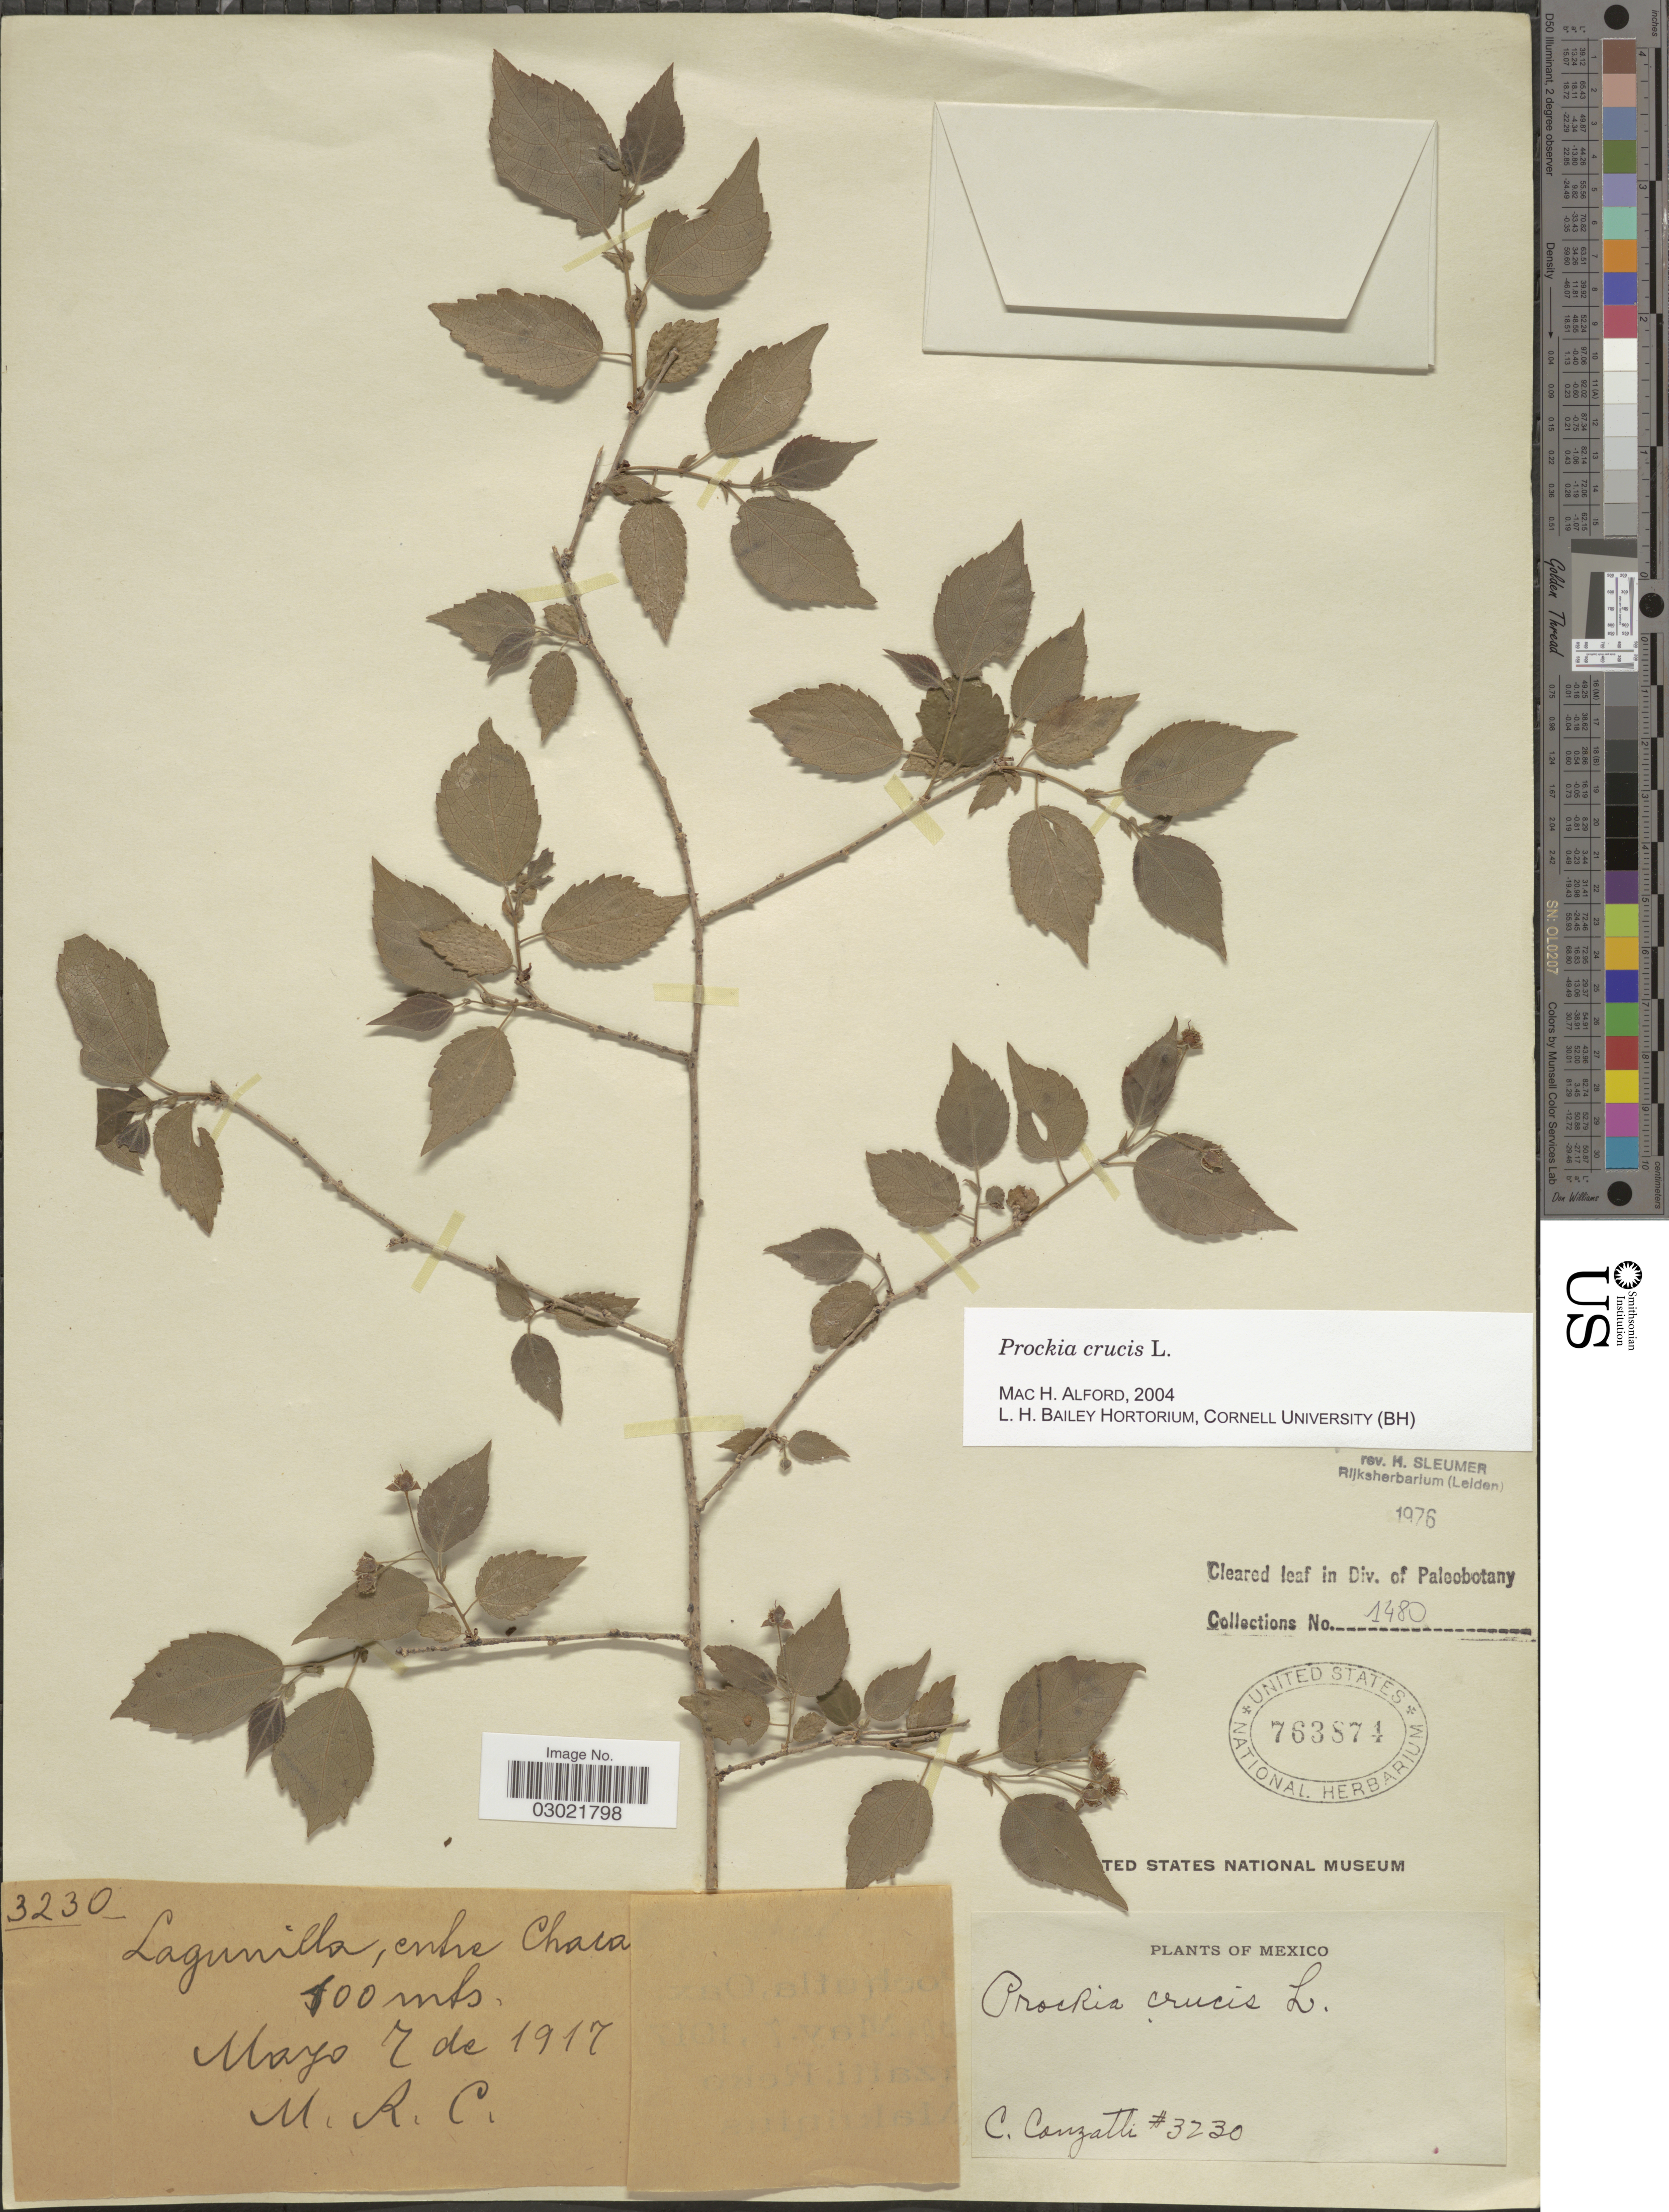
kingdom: Plantae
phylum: Tracheophyta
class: Magnoliopsida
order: Malpighiales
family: Salicaceae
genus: Prockia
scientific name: Prockia crucis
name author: P. Browne ex L.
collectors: C. Conzatti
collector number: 3230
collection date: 1917-05-07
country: Mexico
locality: Lagunilla, entre Chaca.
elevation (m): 400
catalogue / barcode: US 763874